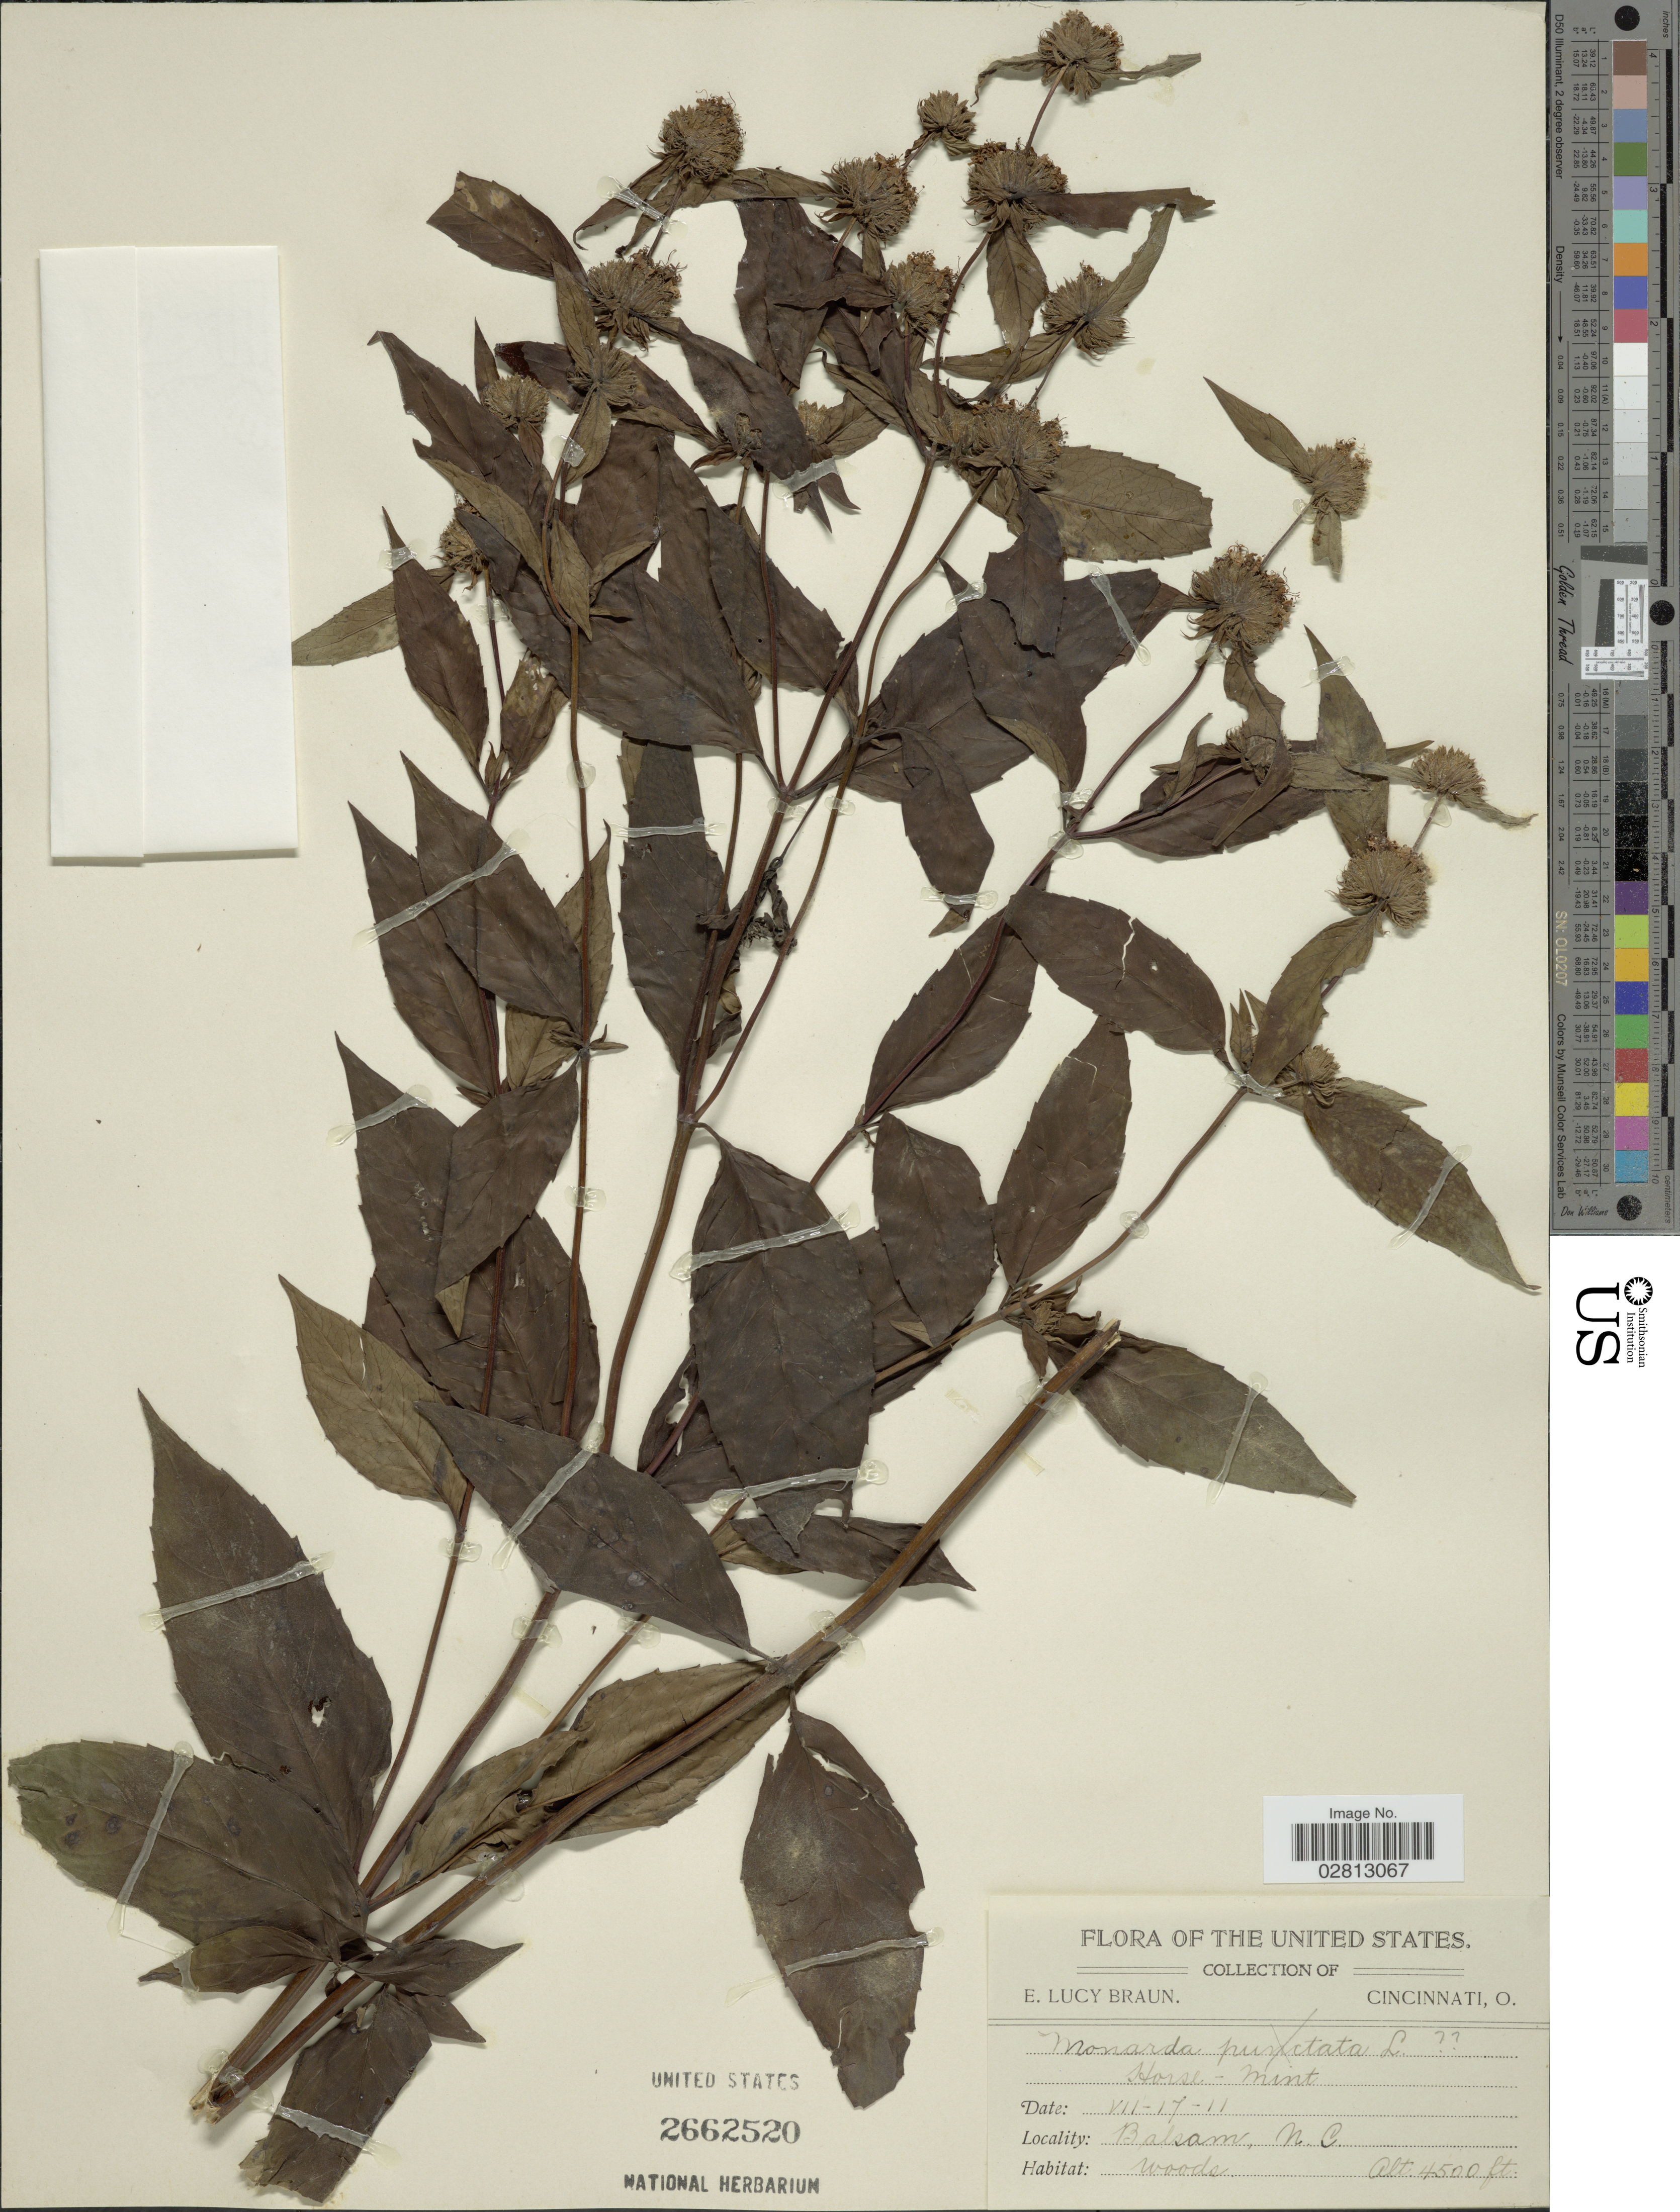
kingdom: Plantae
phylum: Tracheophyta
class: Magnoliopsida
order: Lamiales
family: Lamiaceae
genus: Pycnanthemum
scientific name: Pycnanthemum sp.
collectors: E. L. Braun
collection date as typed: Transcribed d/m/y: 17/7/11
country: United States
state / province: North Carolina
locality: Balsam.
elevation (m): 1372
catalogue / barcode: US 2662520